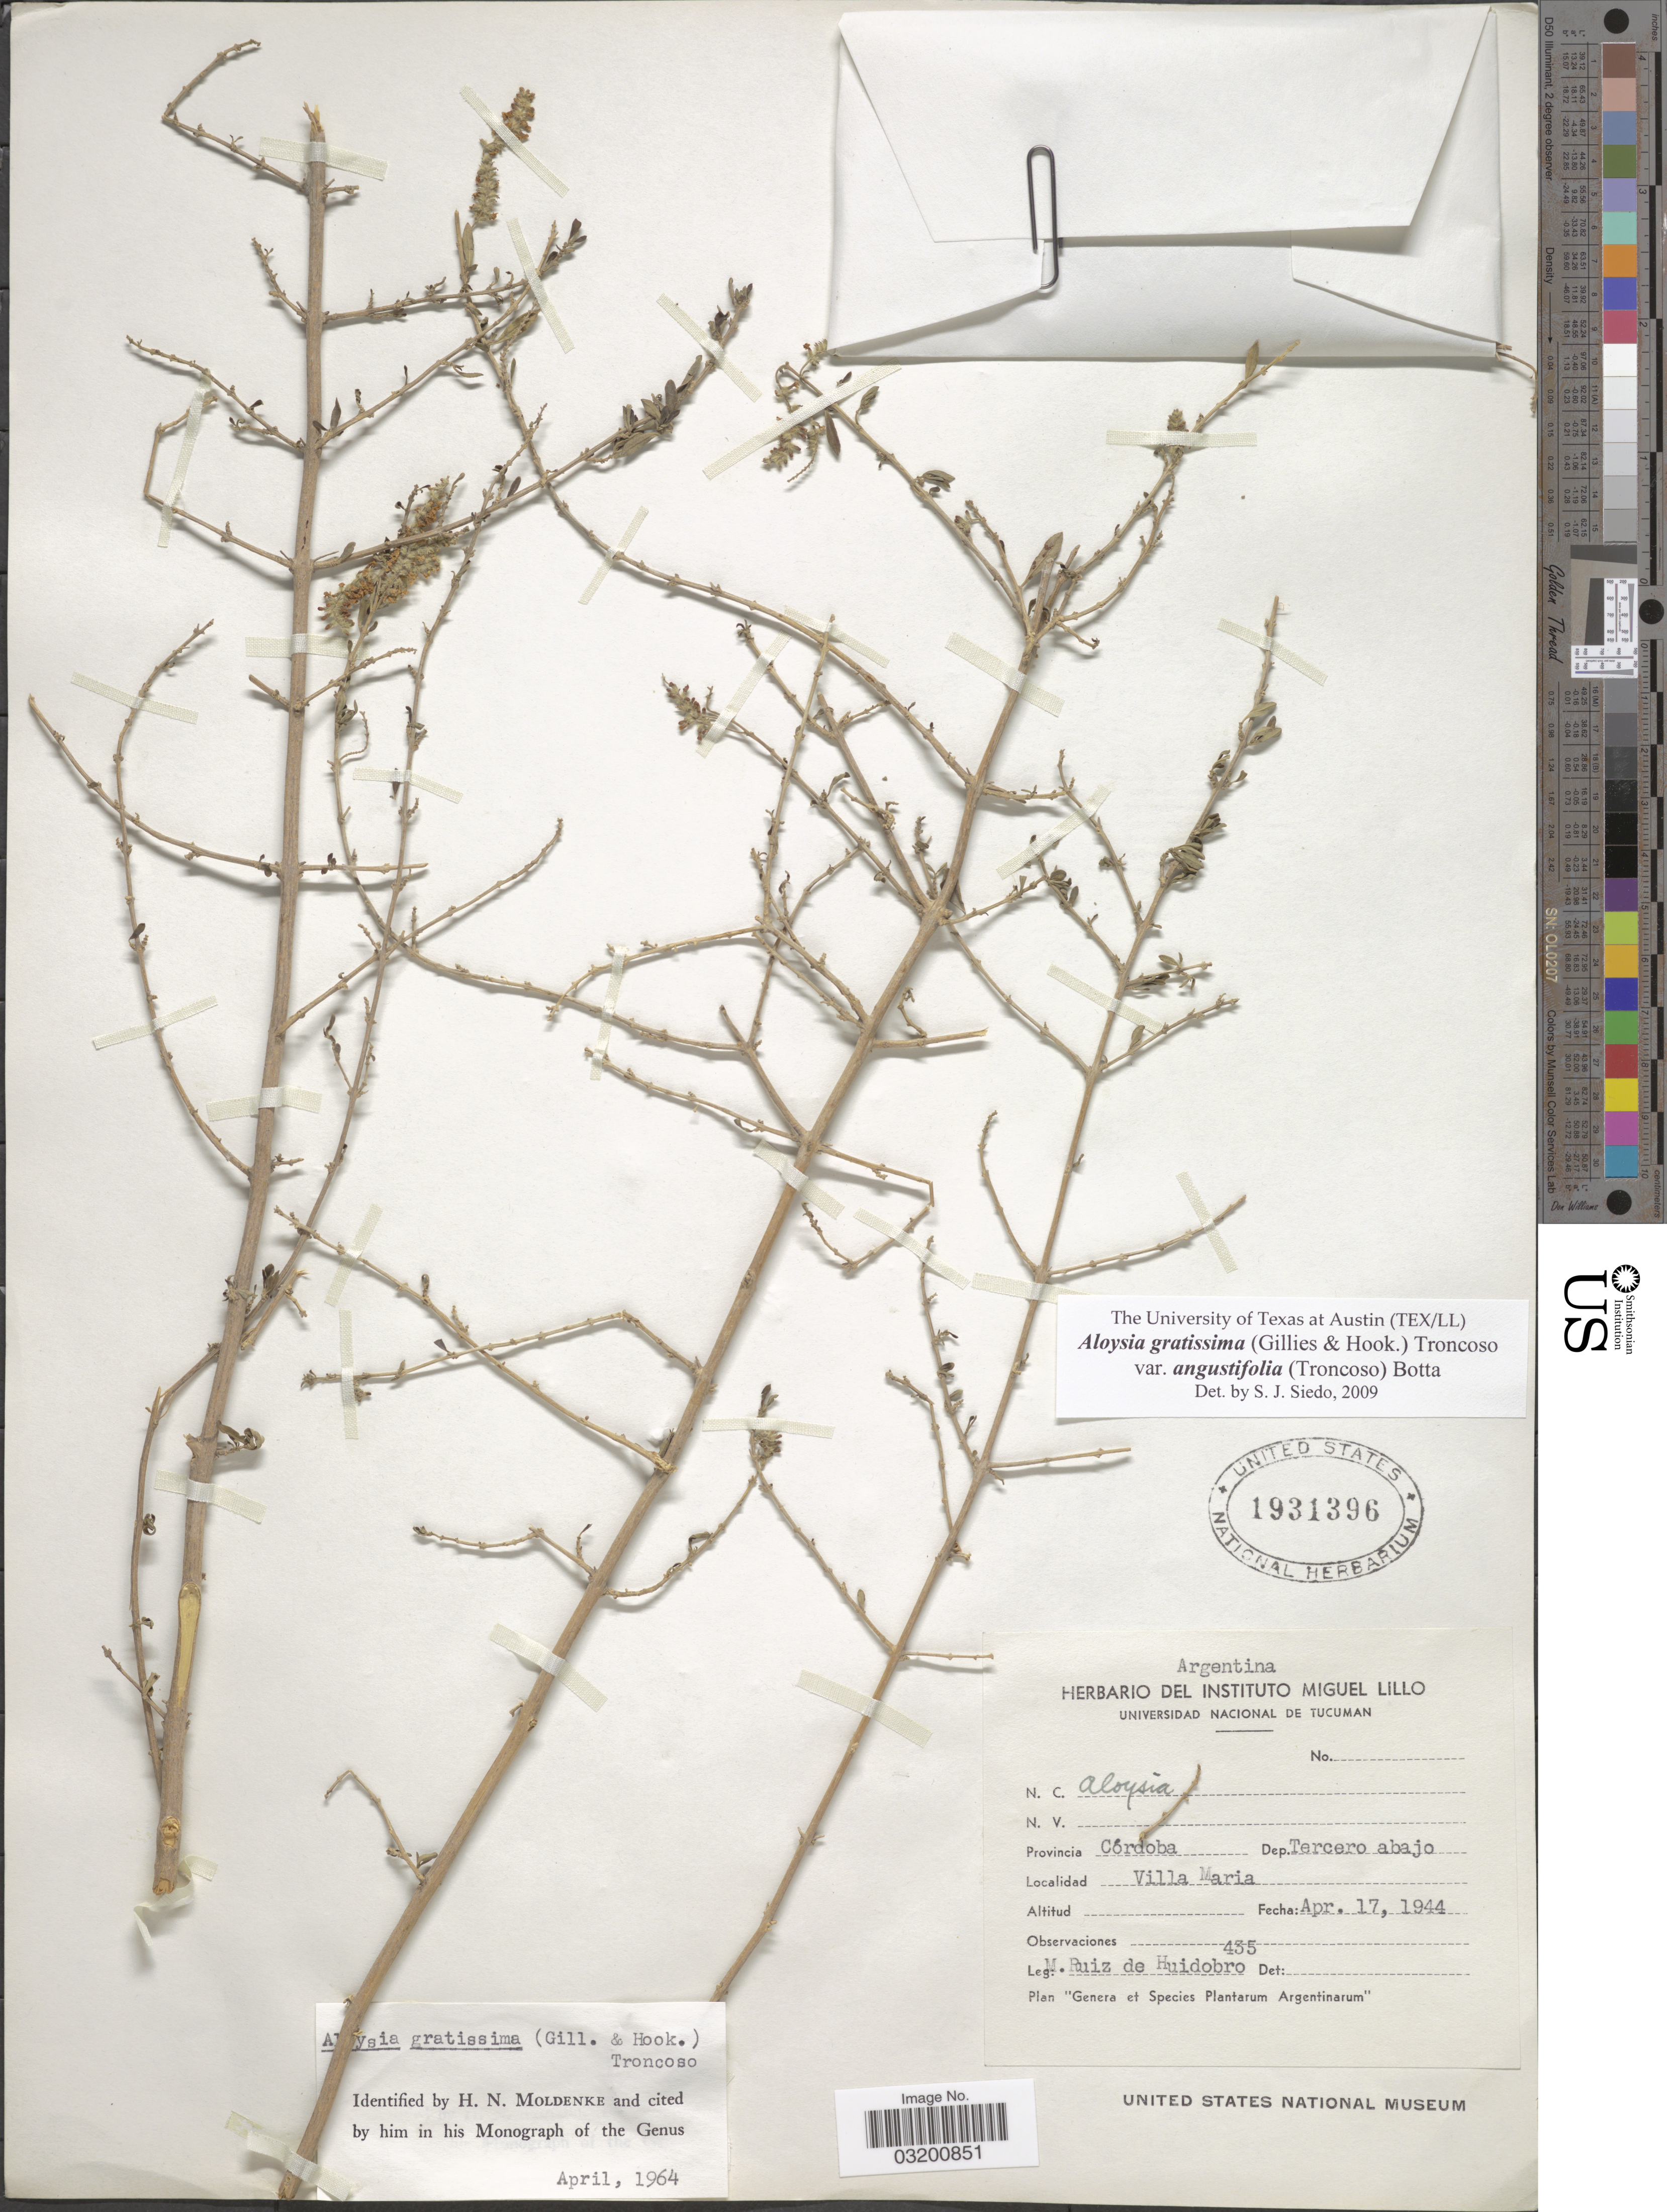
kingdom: Plantae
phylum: Tracheophyta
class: Magnoliopsida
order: Lamiales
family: Verbenaceae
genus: Aloysia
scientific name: Aloysia gratissima var. angustifolia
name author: (Tronc.) Botta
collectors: M. Ruiz Huidobro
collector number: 435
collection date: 1944-04-17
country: Colombia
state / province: Córdoba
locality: Dep. Tercero abajo. Villa Maria.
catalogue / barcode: US 1931396